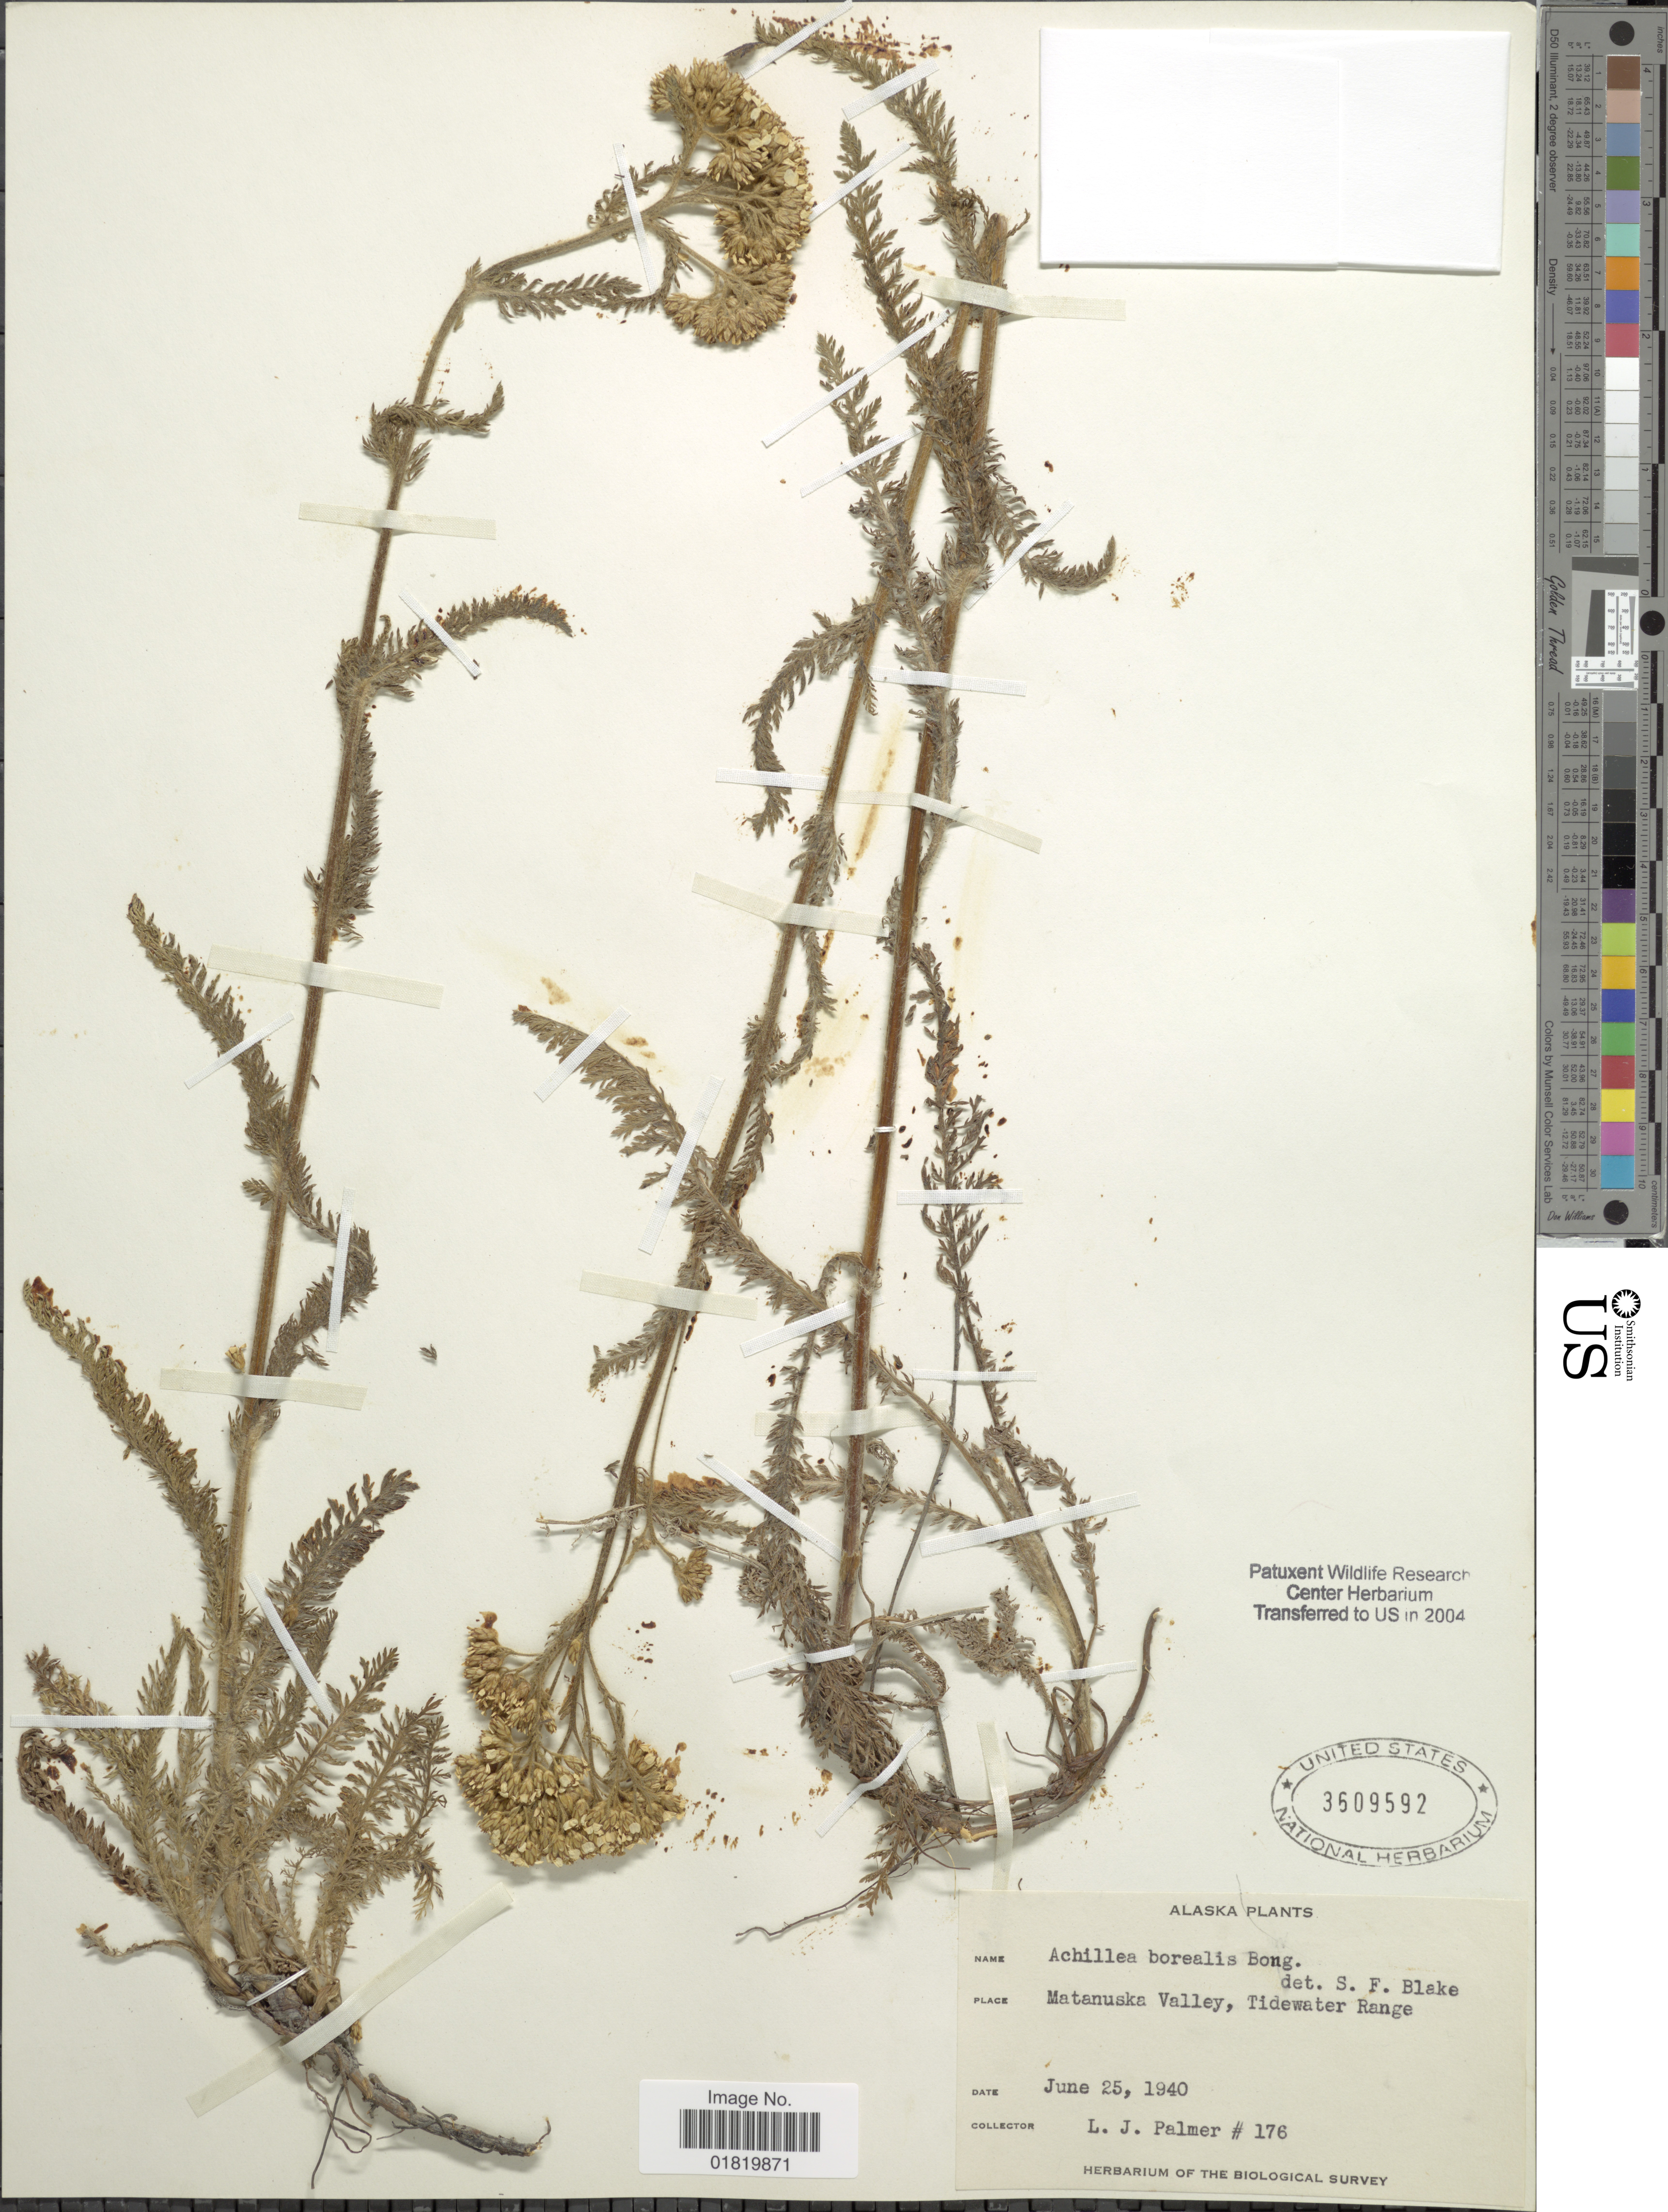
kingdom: Plantae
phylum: Tracheophyta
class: Magnoliopsida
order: Asterales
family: Asteraceae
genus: Achillea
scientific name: Achillea borealis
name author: Bong.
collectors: L. J. Palmer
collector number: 176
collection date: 1940-06-25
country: United States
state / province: Alaska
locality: Matanuska Valley, Tidewater Range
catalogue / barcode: US 3609592